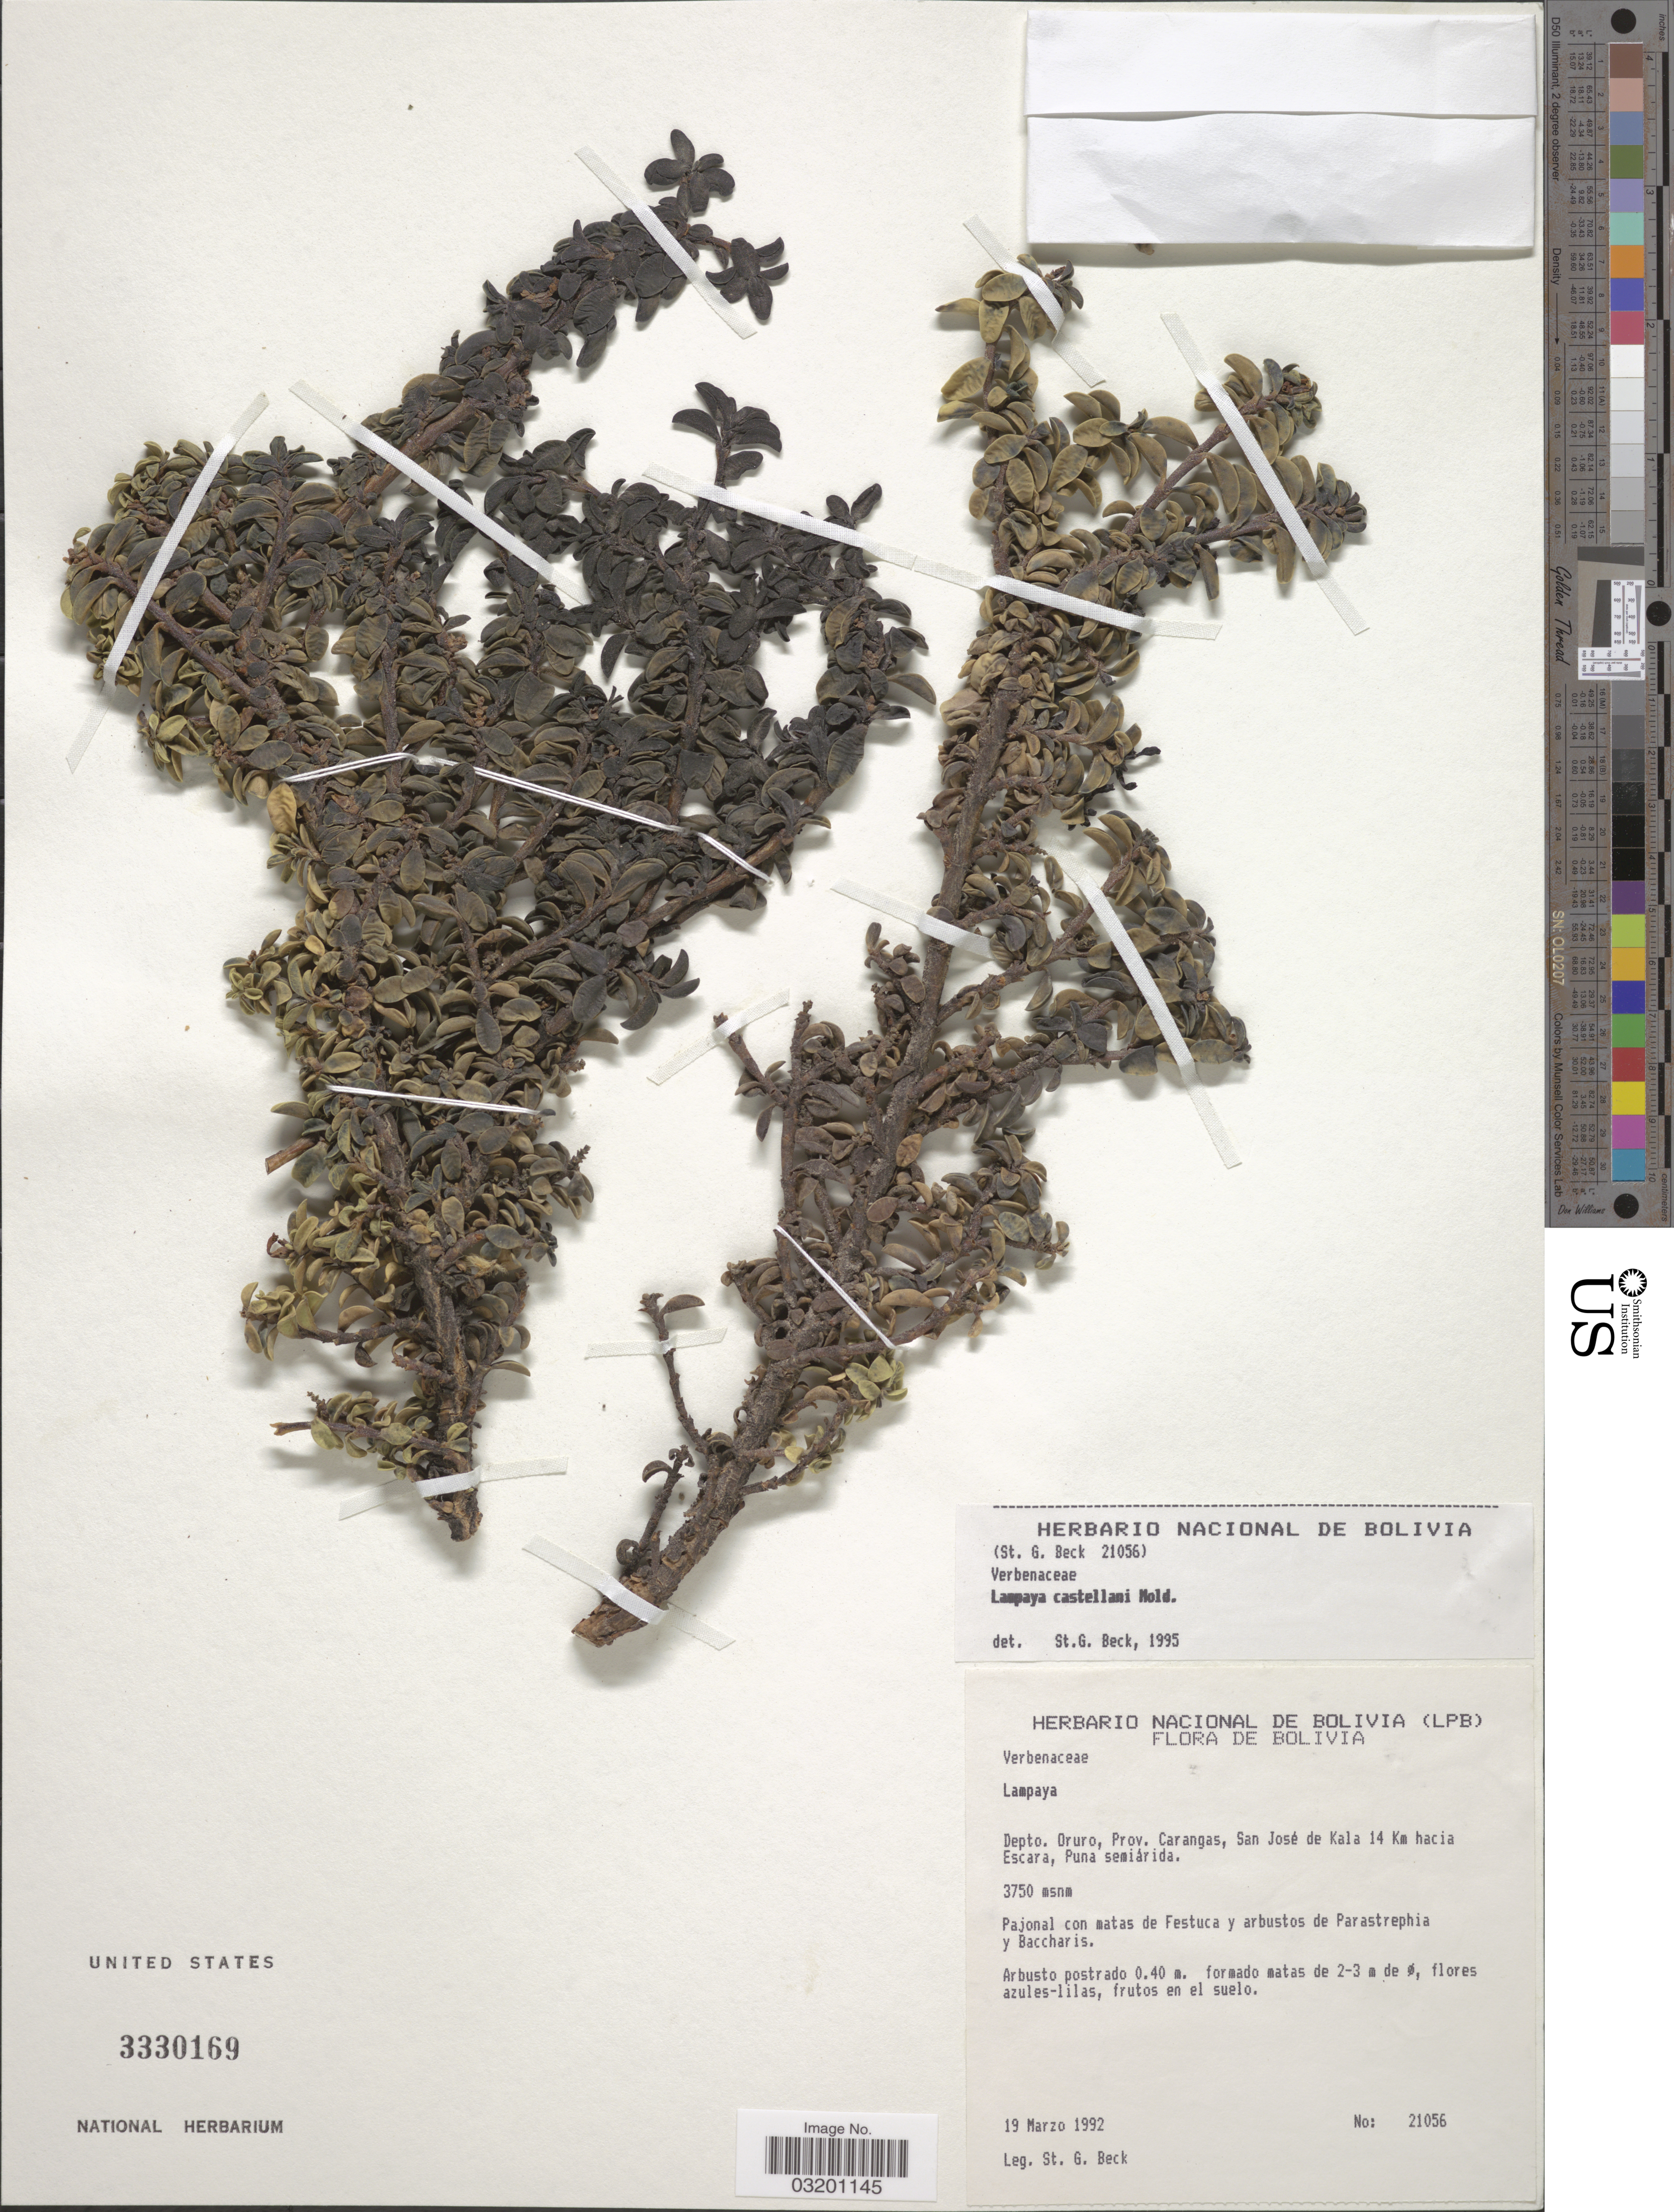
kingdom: Plantae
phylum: Tracheophyta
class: Magnoliopsida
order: Lamiales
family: Verbenaceae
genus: Lampayo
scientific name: Lampayo castellani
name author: Moldenke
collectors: S. G. Beck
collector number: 21056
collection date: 1992-03-19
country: Bolivia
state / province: Oruro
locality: Depto. Oruro, Prov. Carangas, San José de Kala 14 Km hacia Escara, Puna semiárida.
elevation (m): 3750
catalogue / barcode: US 3330169